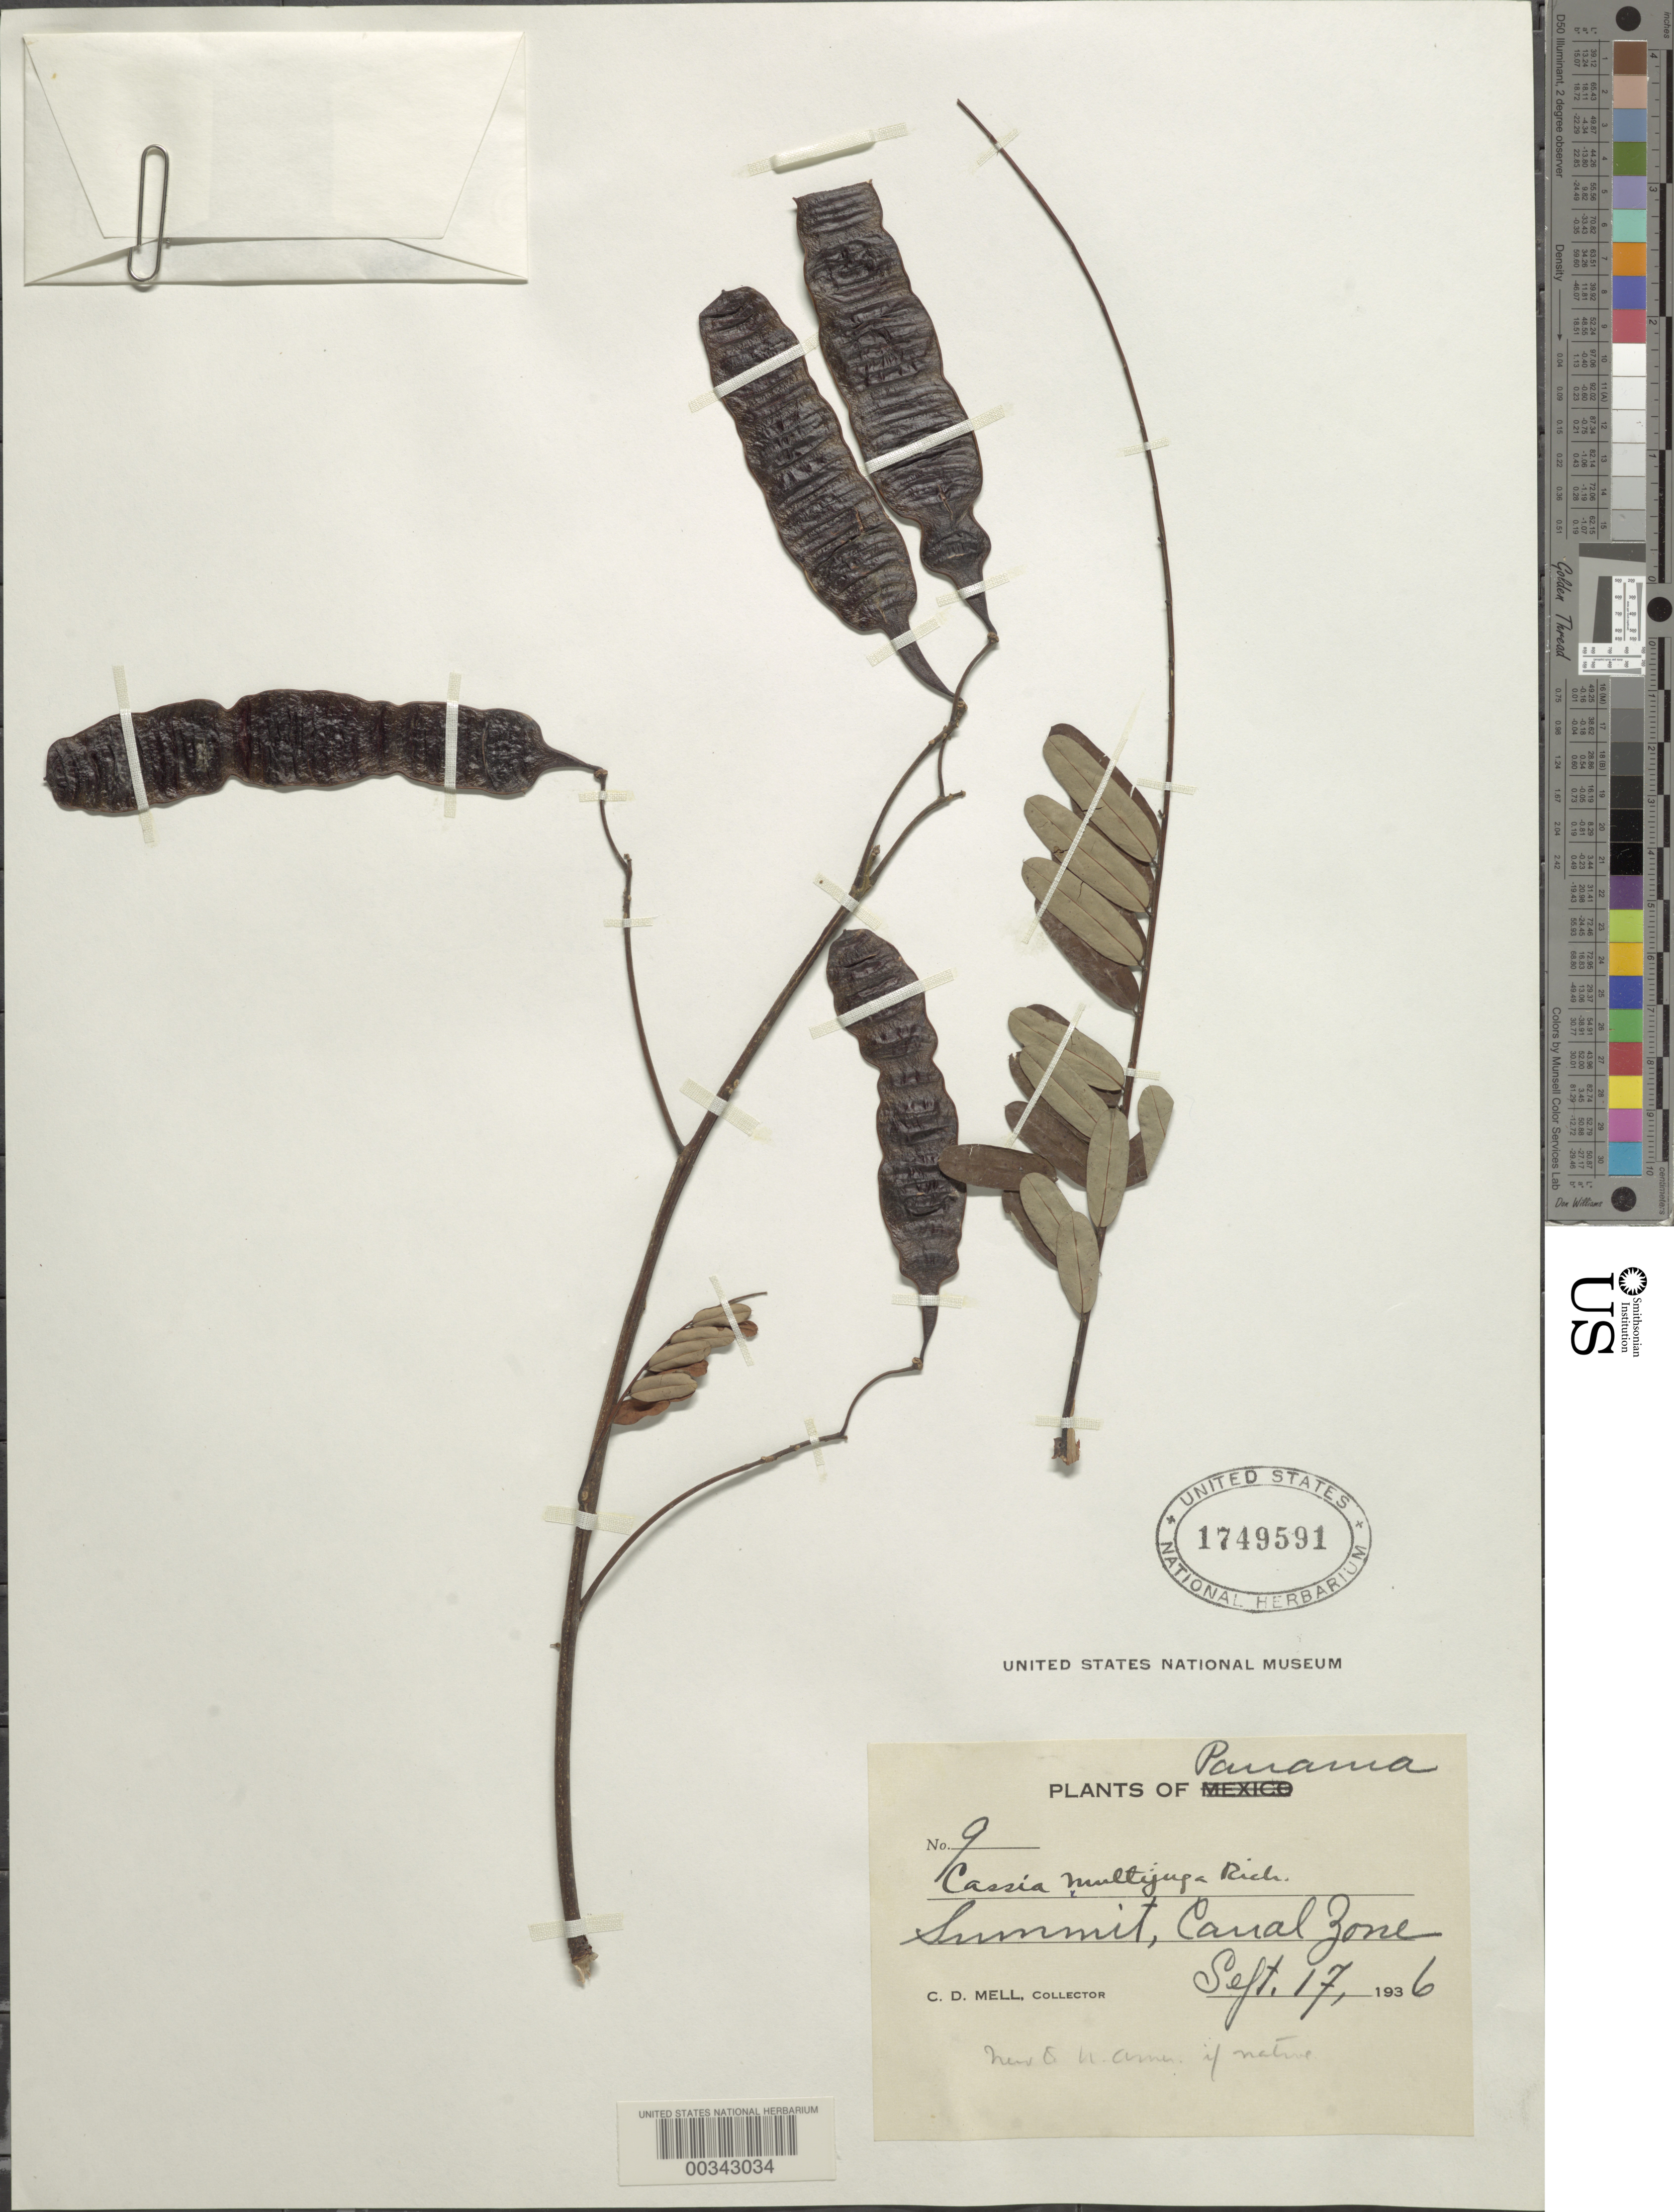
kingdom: Plantae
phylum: Tracheophyta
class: Magnoliopsida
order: Fabales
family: Fabaceae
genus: Senna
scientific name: Senna multijuga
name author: (Rich.) H.S. Irwin & Barneby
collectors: C. D. Mell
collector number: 9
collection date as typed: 17 Sep 1936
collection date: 1936-09-17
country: Panama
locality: Summit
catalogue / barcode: US 1749591